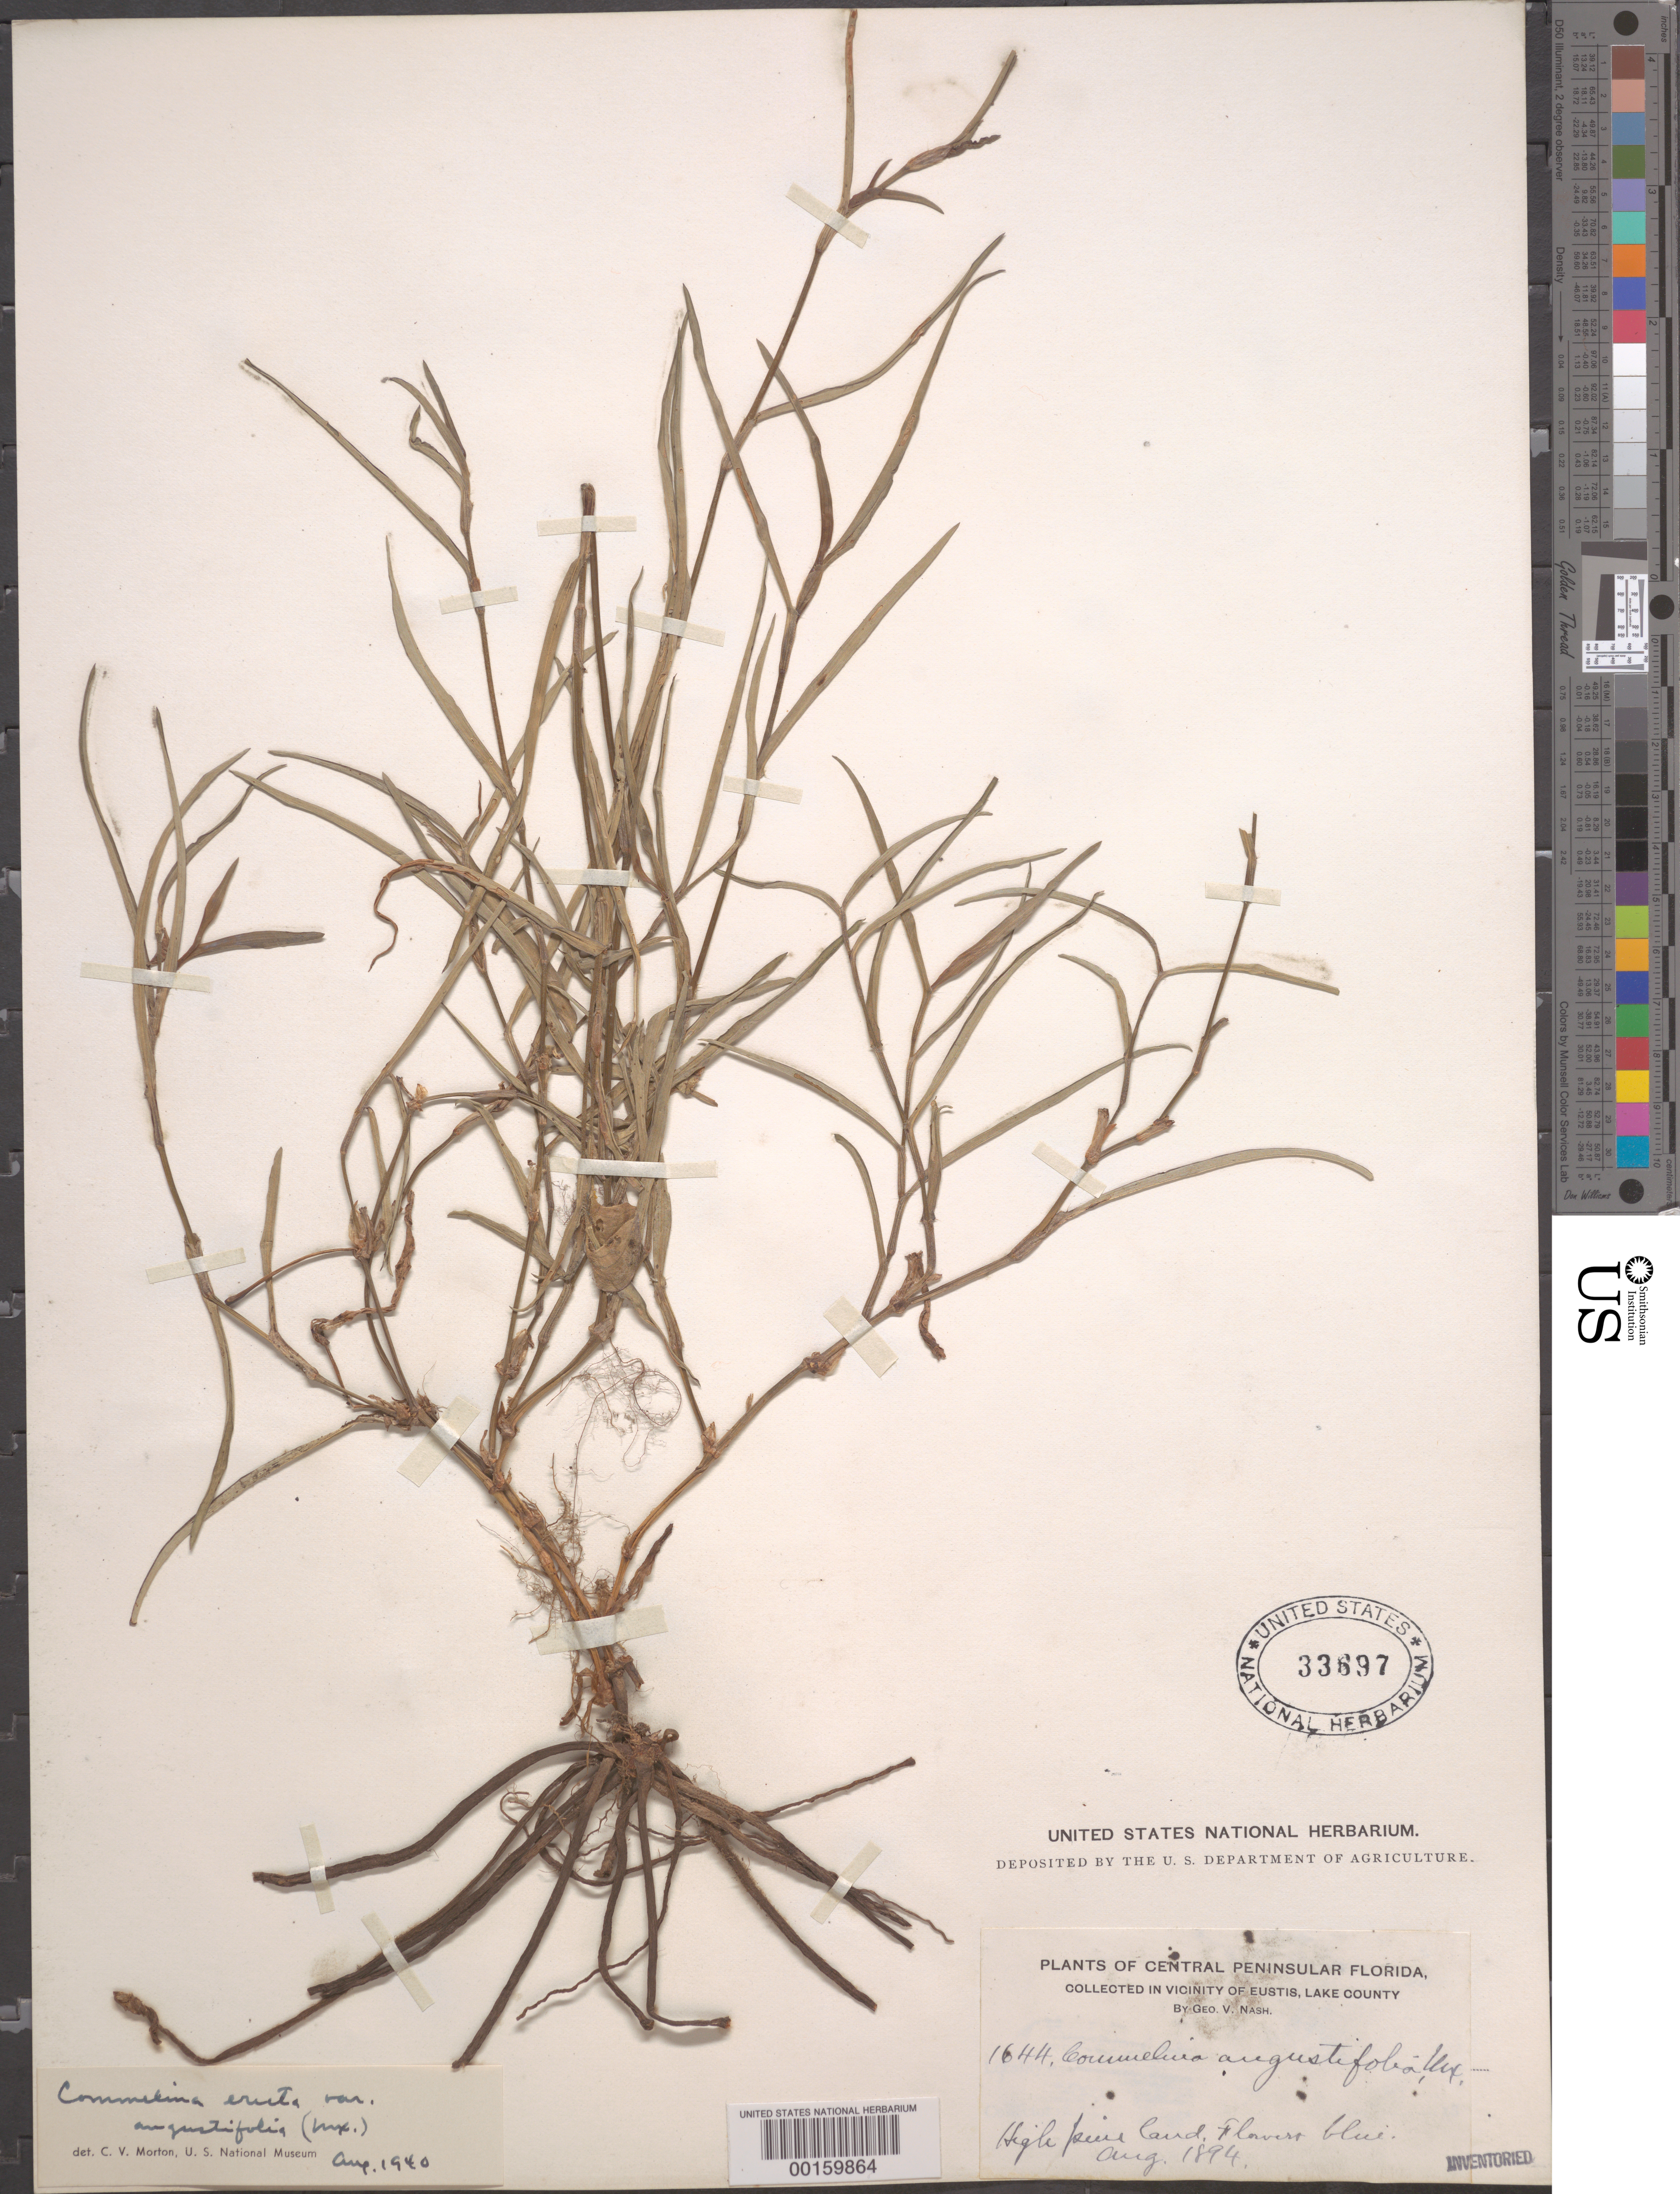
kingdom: Plantae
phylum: Tracheophyta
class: Liliopsida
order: Commelinales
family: Commelinaceae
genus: Commelina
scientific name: Commelina erecta var. angustifolia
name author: (Michx.) Fernald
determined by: Morton, C. V.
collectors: G. V. Nash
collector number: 1644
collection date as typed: Aug 1894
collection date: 1894-08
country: United States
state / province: Florida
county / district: Lake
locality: Eustis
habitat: High pine land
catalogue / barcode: US 33697